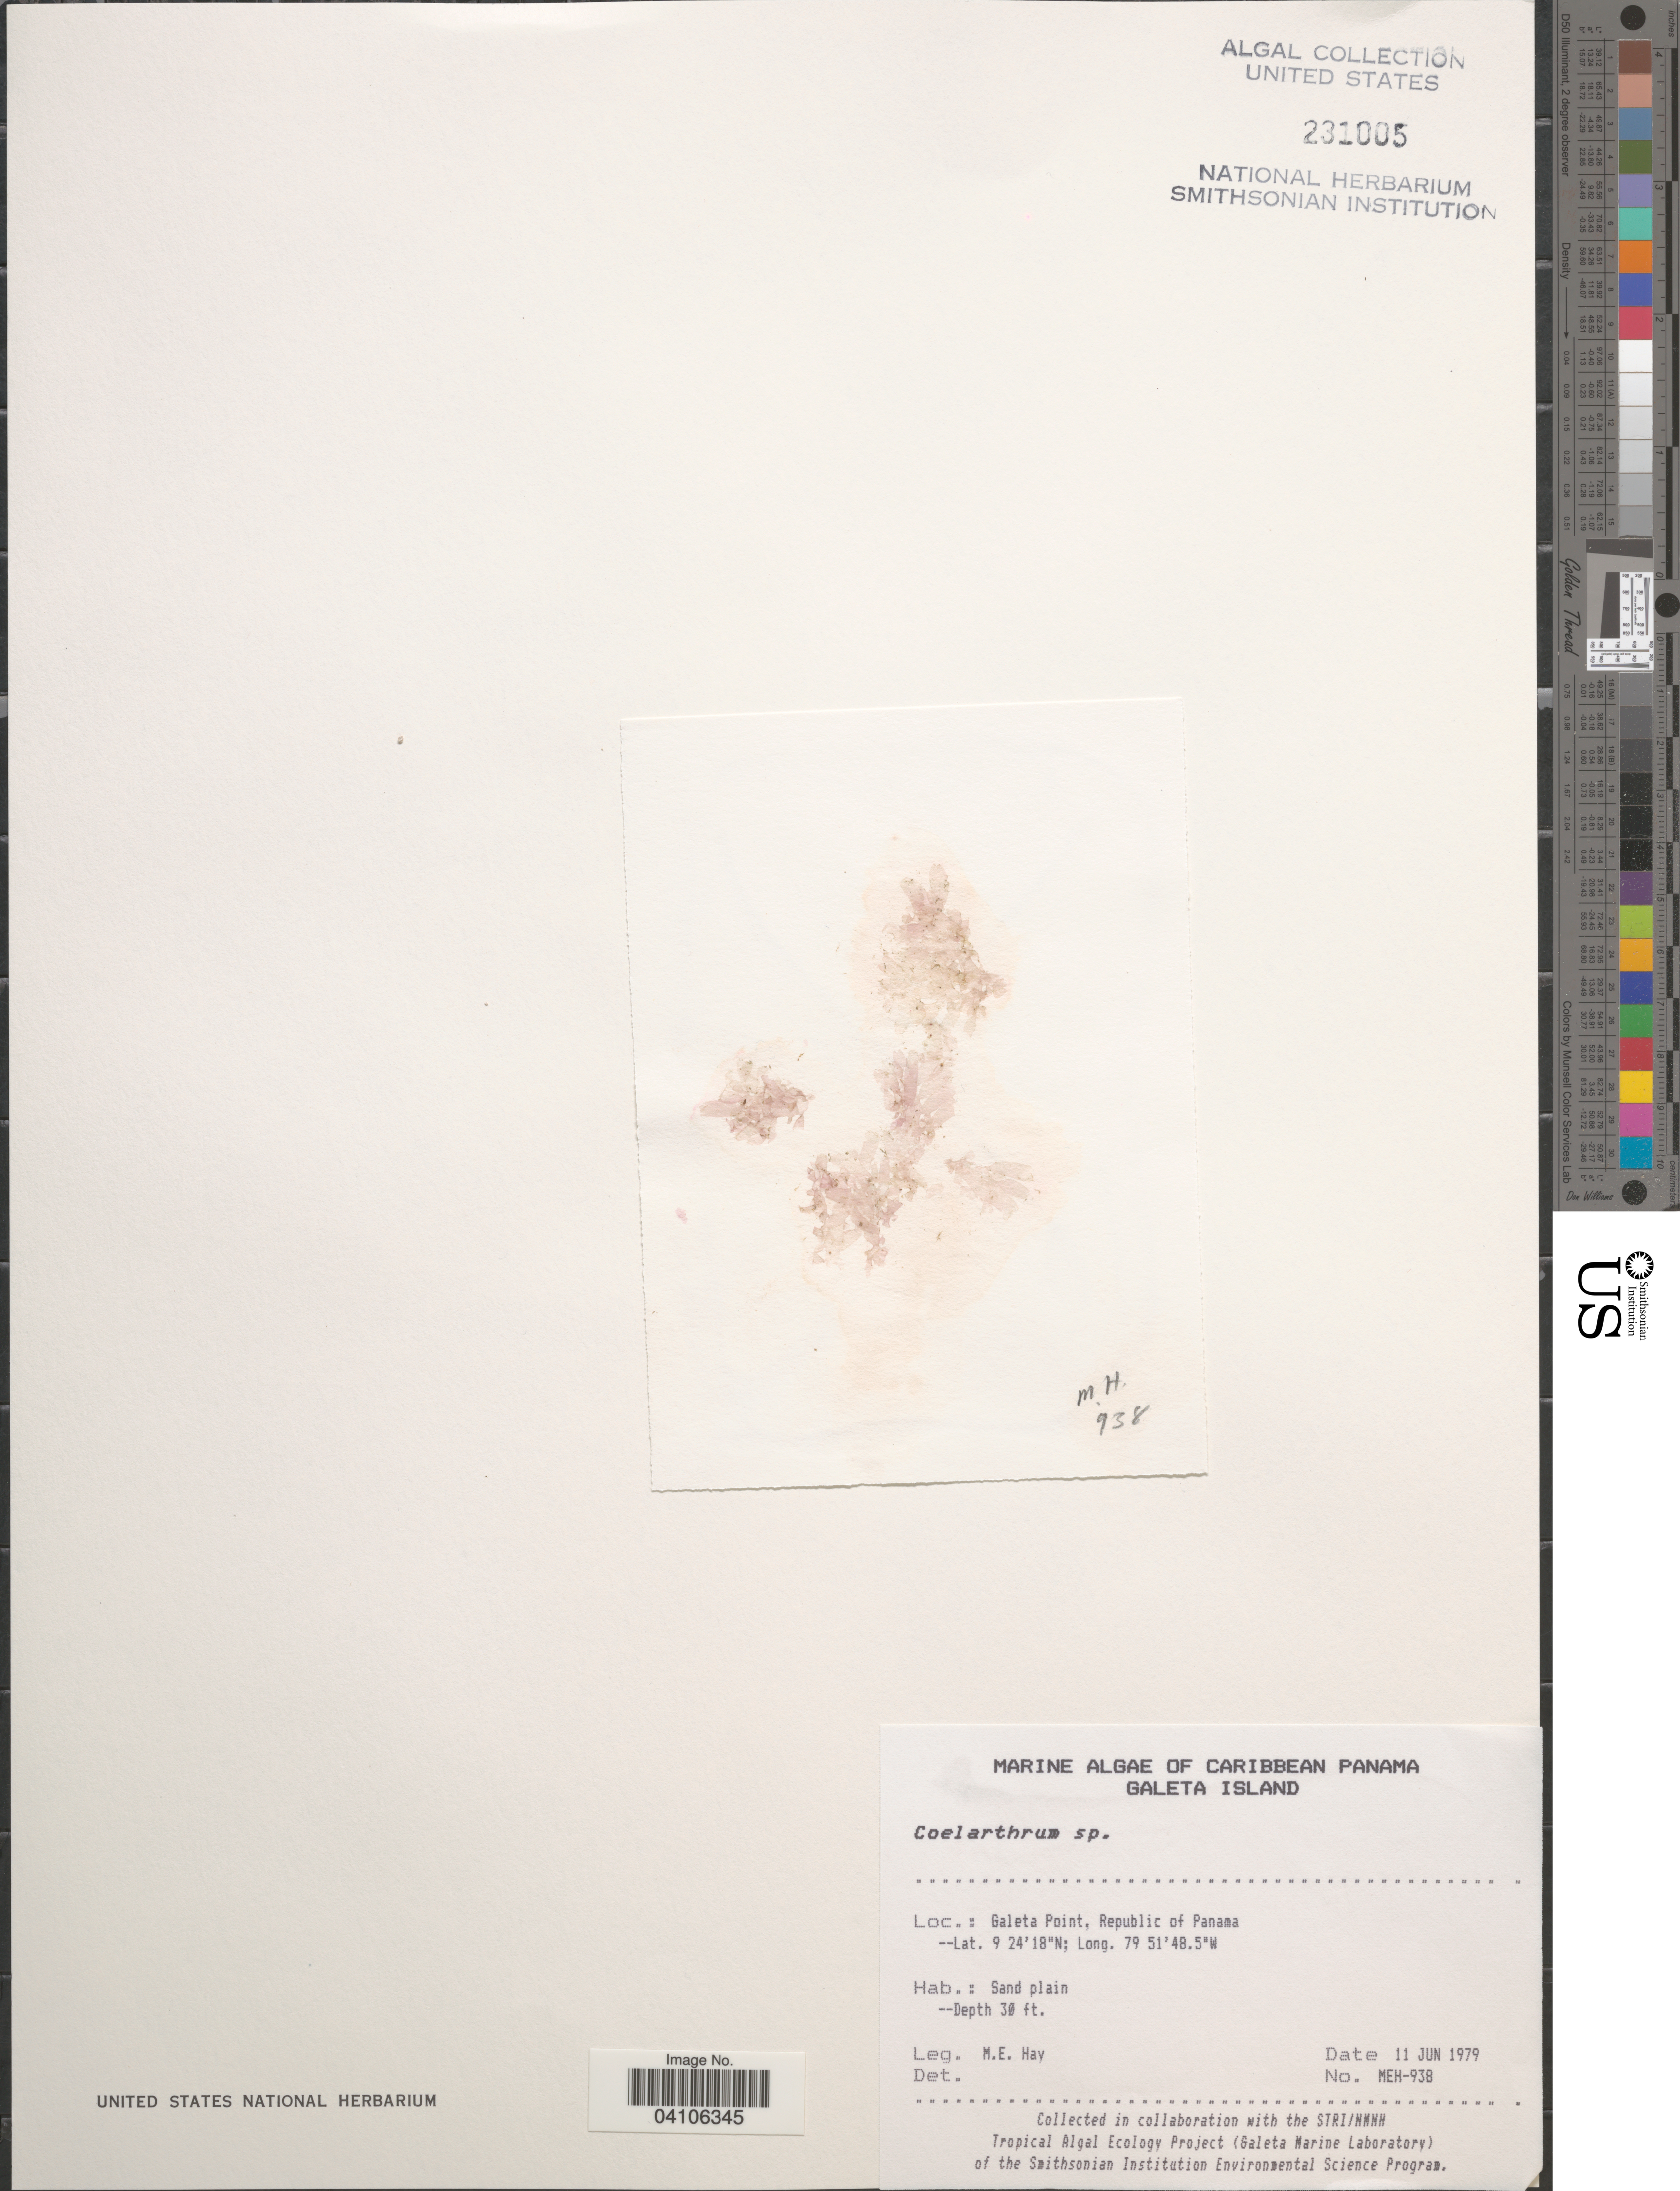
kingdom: Plantae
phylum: Rhodophyta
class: Florideophyceae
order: Rhodymeniales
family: Rhodymeniaceae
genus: Coelarthrum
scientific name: Coelarthrum sp.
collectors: M. E. Hay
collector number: MEH-938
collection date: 1979-06-11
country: Panama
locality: Caribbean Panama. Galeta Point, Republic of Panama.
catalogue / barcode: US 231005